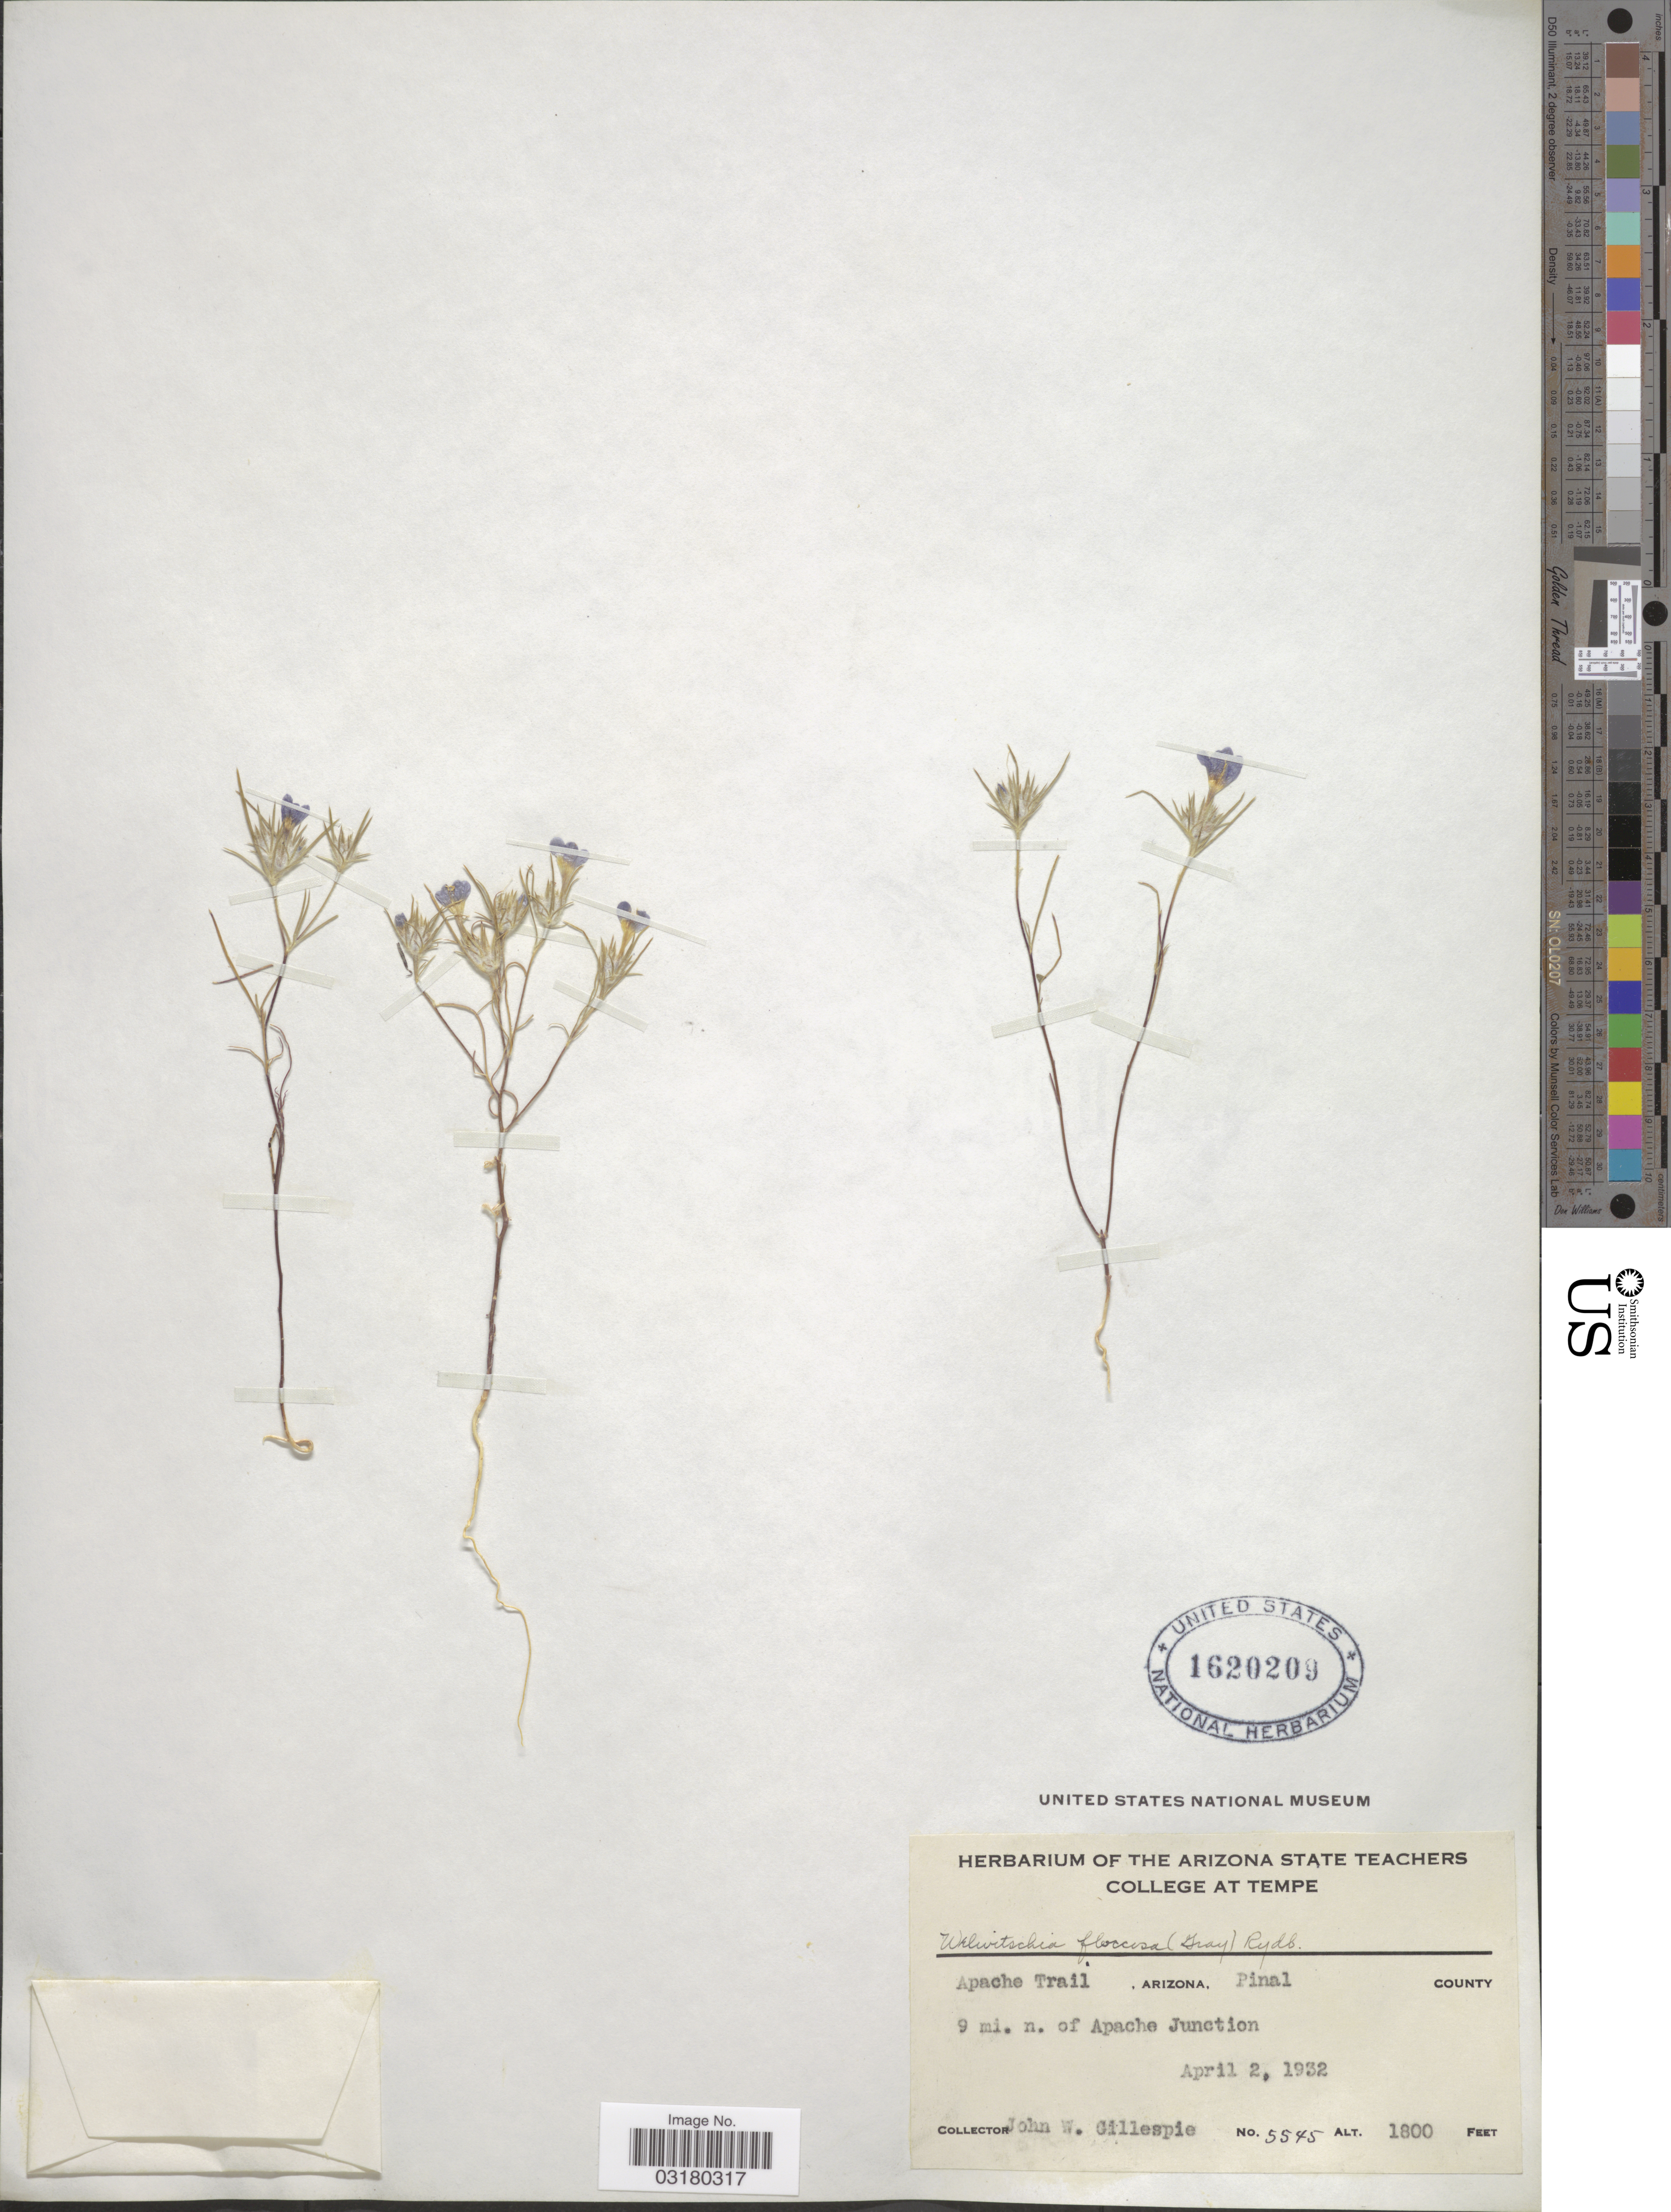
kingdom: Plantae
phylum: Tracheophyta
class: Magnoliopsida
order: Ericales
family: Polemoniaceae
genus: Eriastrum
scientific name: Eriastrum eremicum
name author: (Jeps.) H. Mason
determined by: Strong, Mark T., (BOT), Smithsonian Institution - National Museum of Natural History (UNITED STATES)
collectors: J. W. Gillespie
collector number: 5545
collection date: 1932-04-02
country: United States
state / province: Arizona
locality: Apache Trail, Pinal County. 9 mi. n. of Apache Junction.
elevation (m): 549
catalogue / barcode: US 1620209